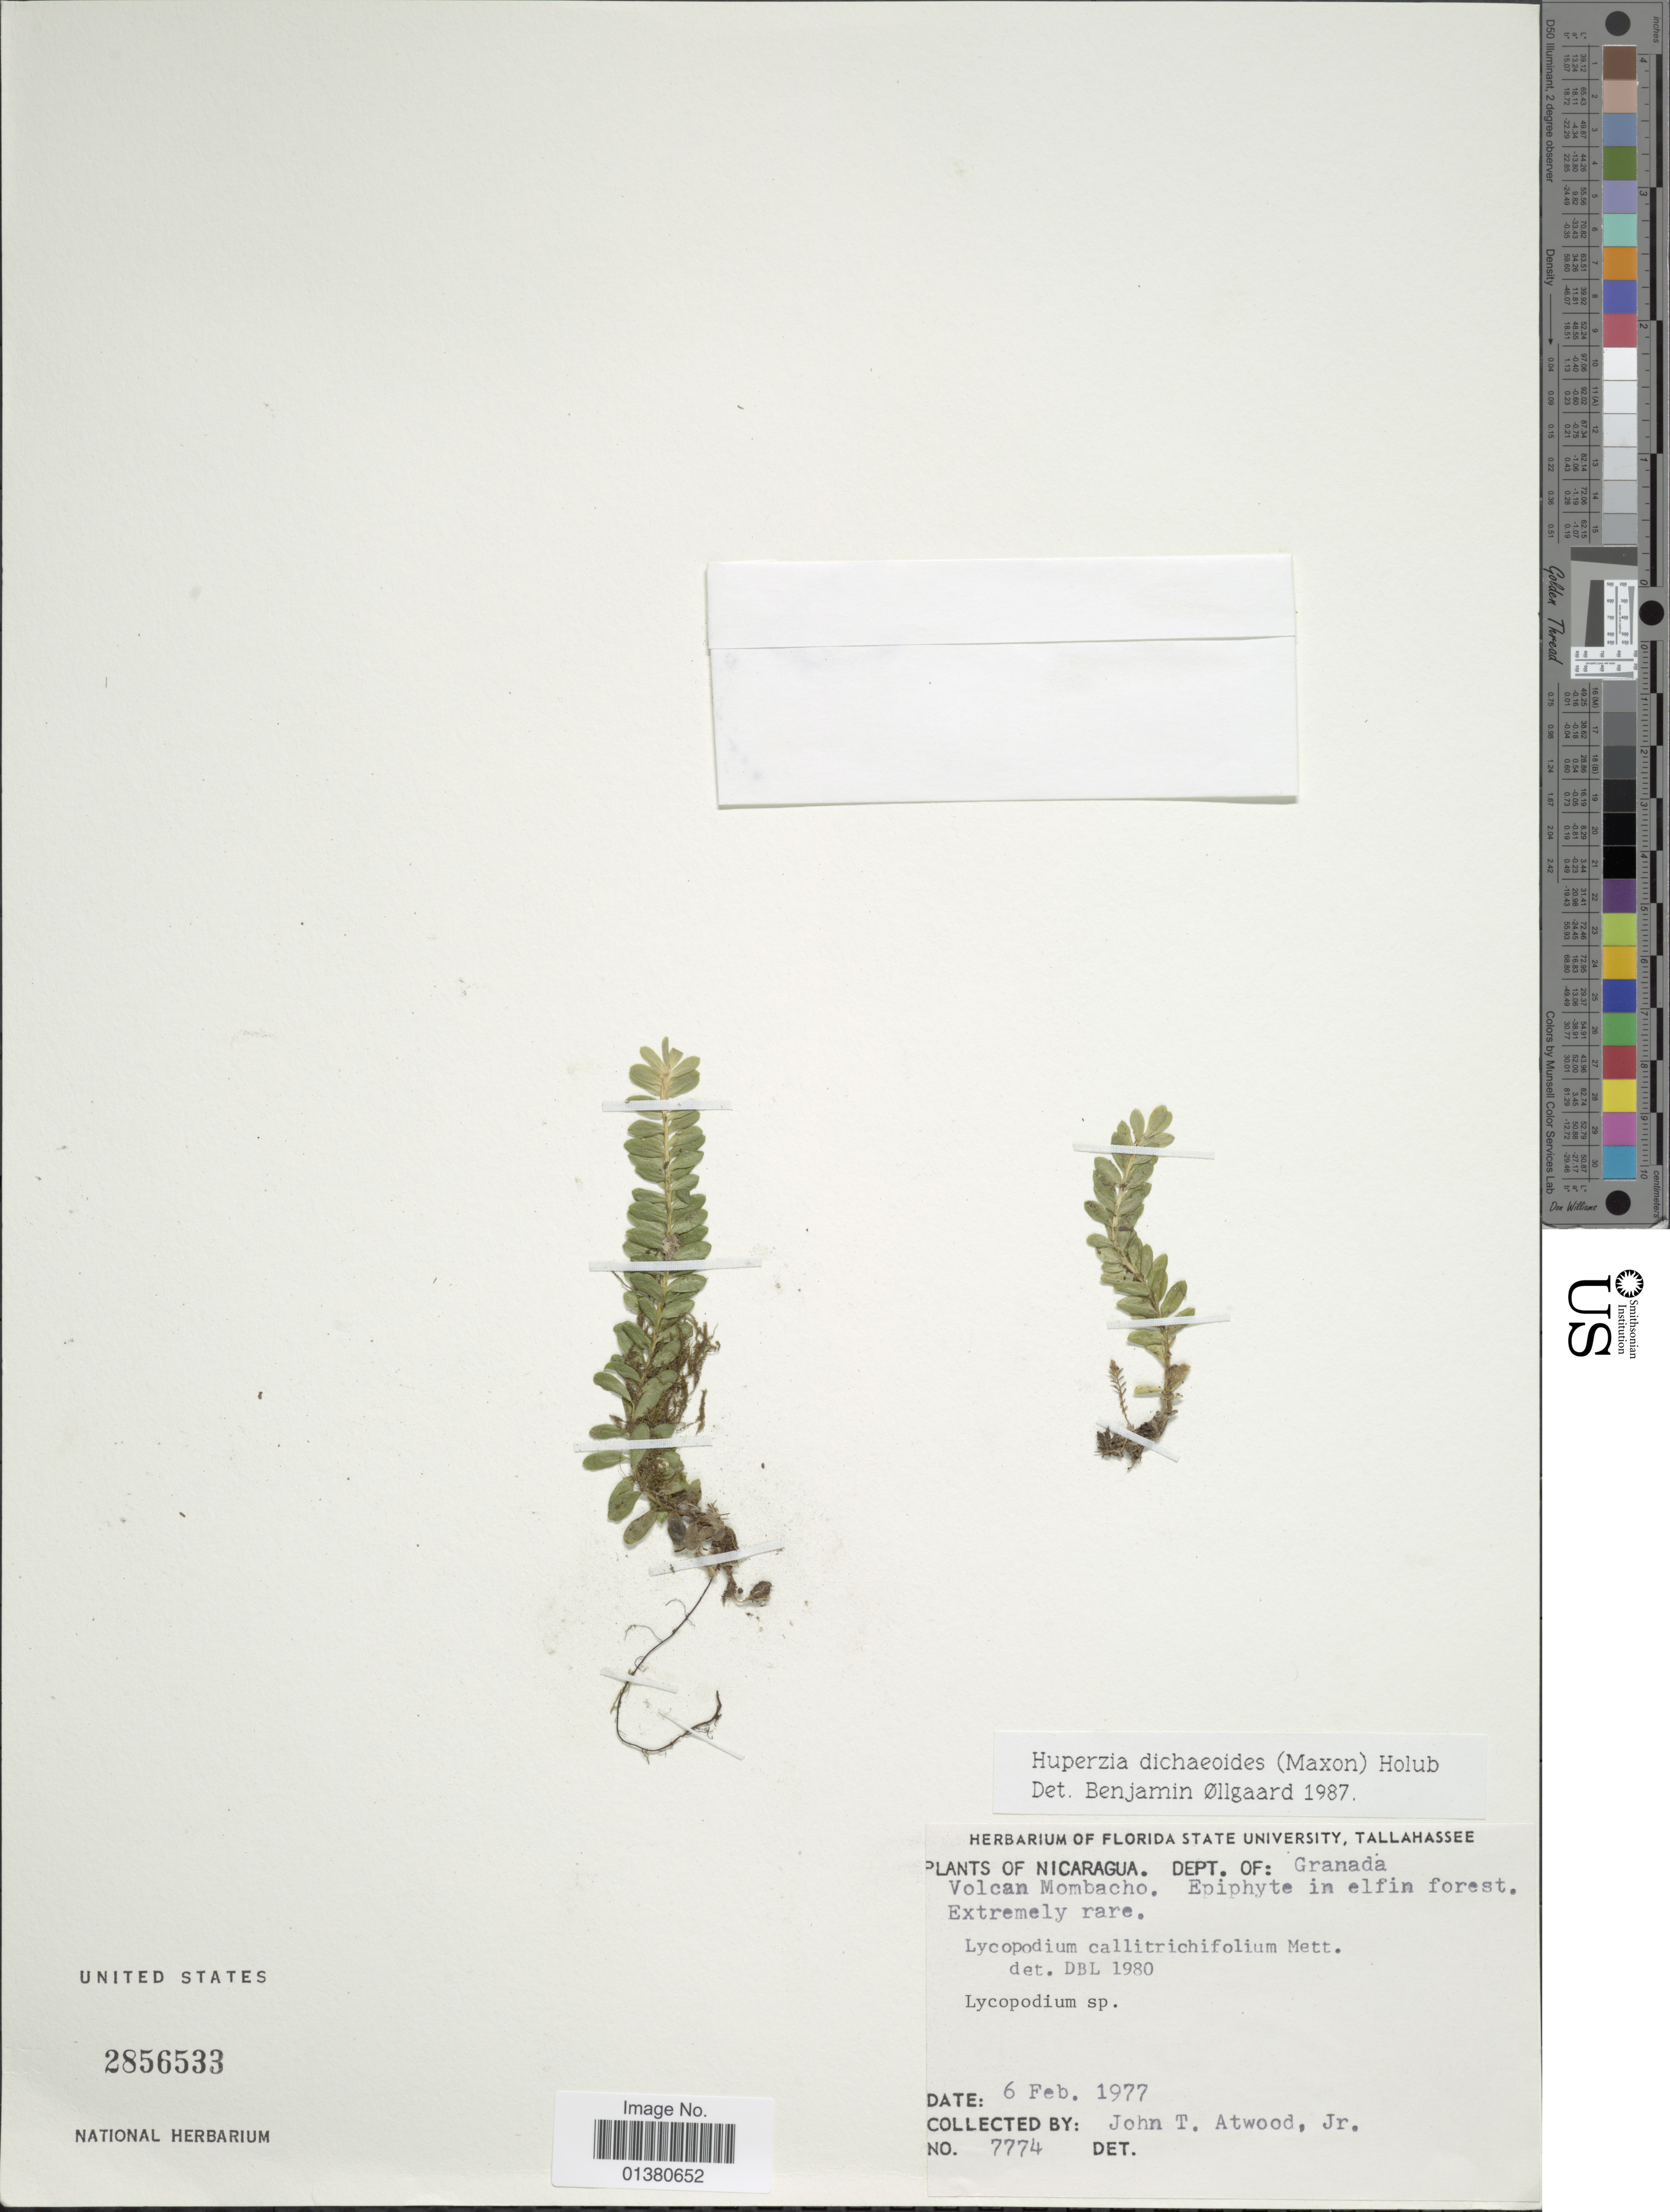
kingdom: Plantae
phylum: Tracheophyta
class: Lycopodiopsida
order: Lycopodiales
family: Lycopodiaceae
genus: Phlegmariurus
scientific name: Phlegmariurus dichaeoides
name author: (Maxon) B. Øllg.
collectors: J. T. Atwood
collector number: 7774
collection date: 1977-02-06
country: Nicaragua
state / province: Granada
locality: Dept of Granada, Volcan Mombacho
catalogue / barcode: US 2856533